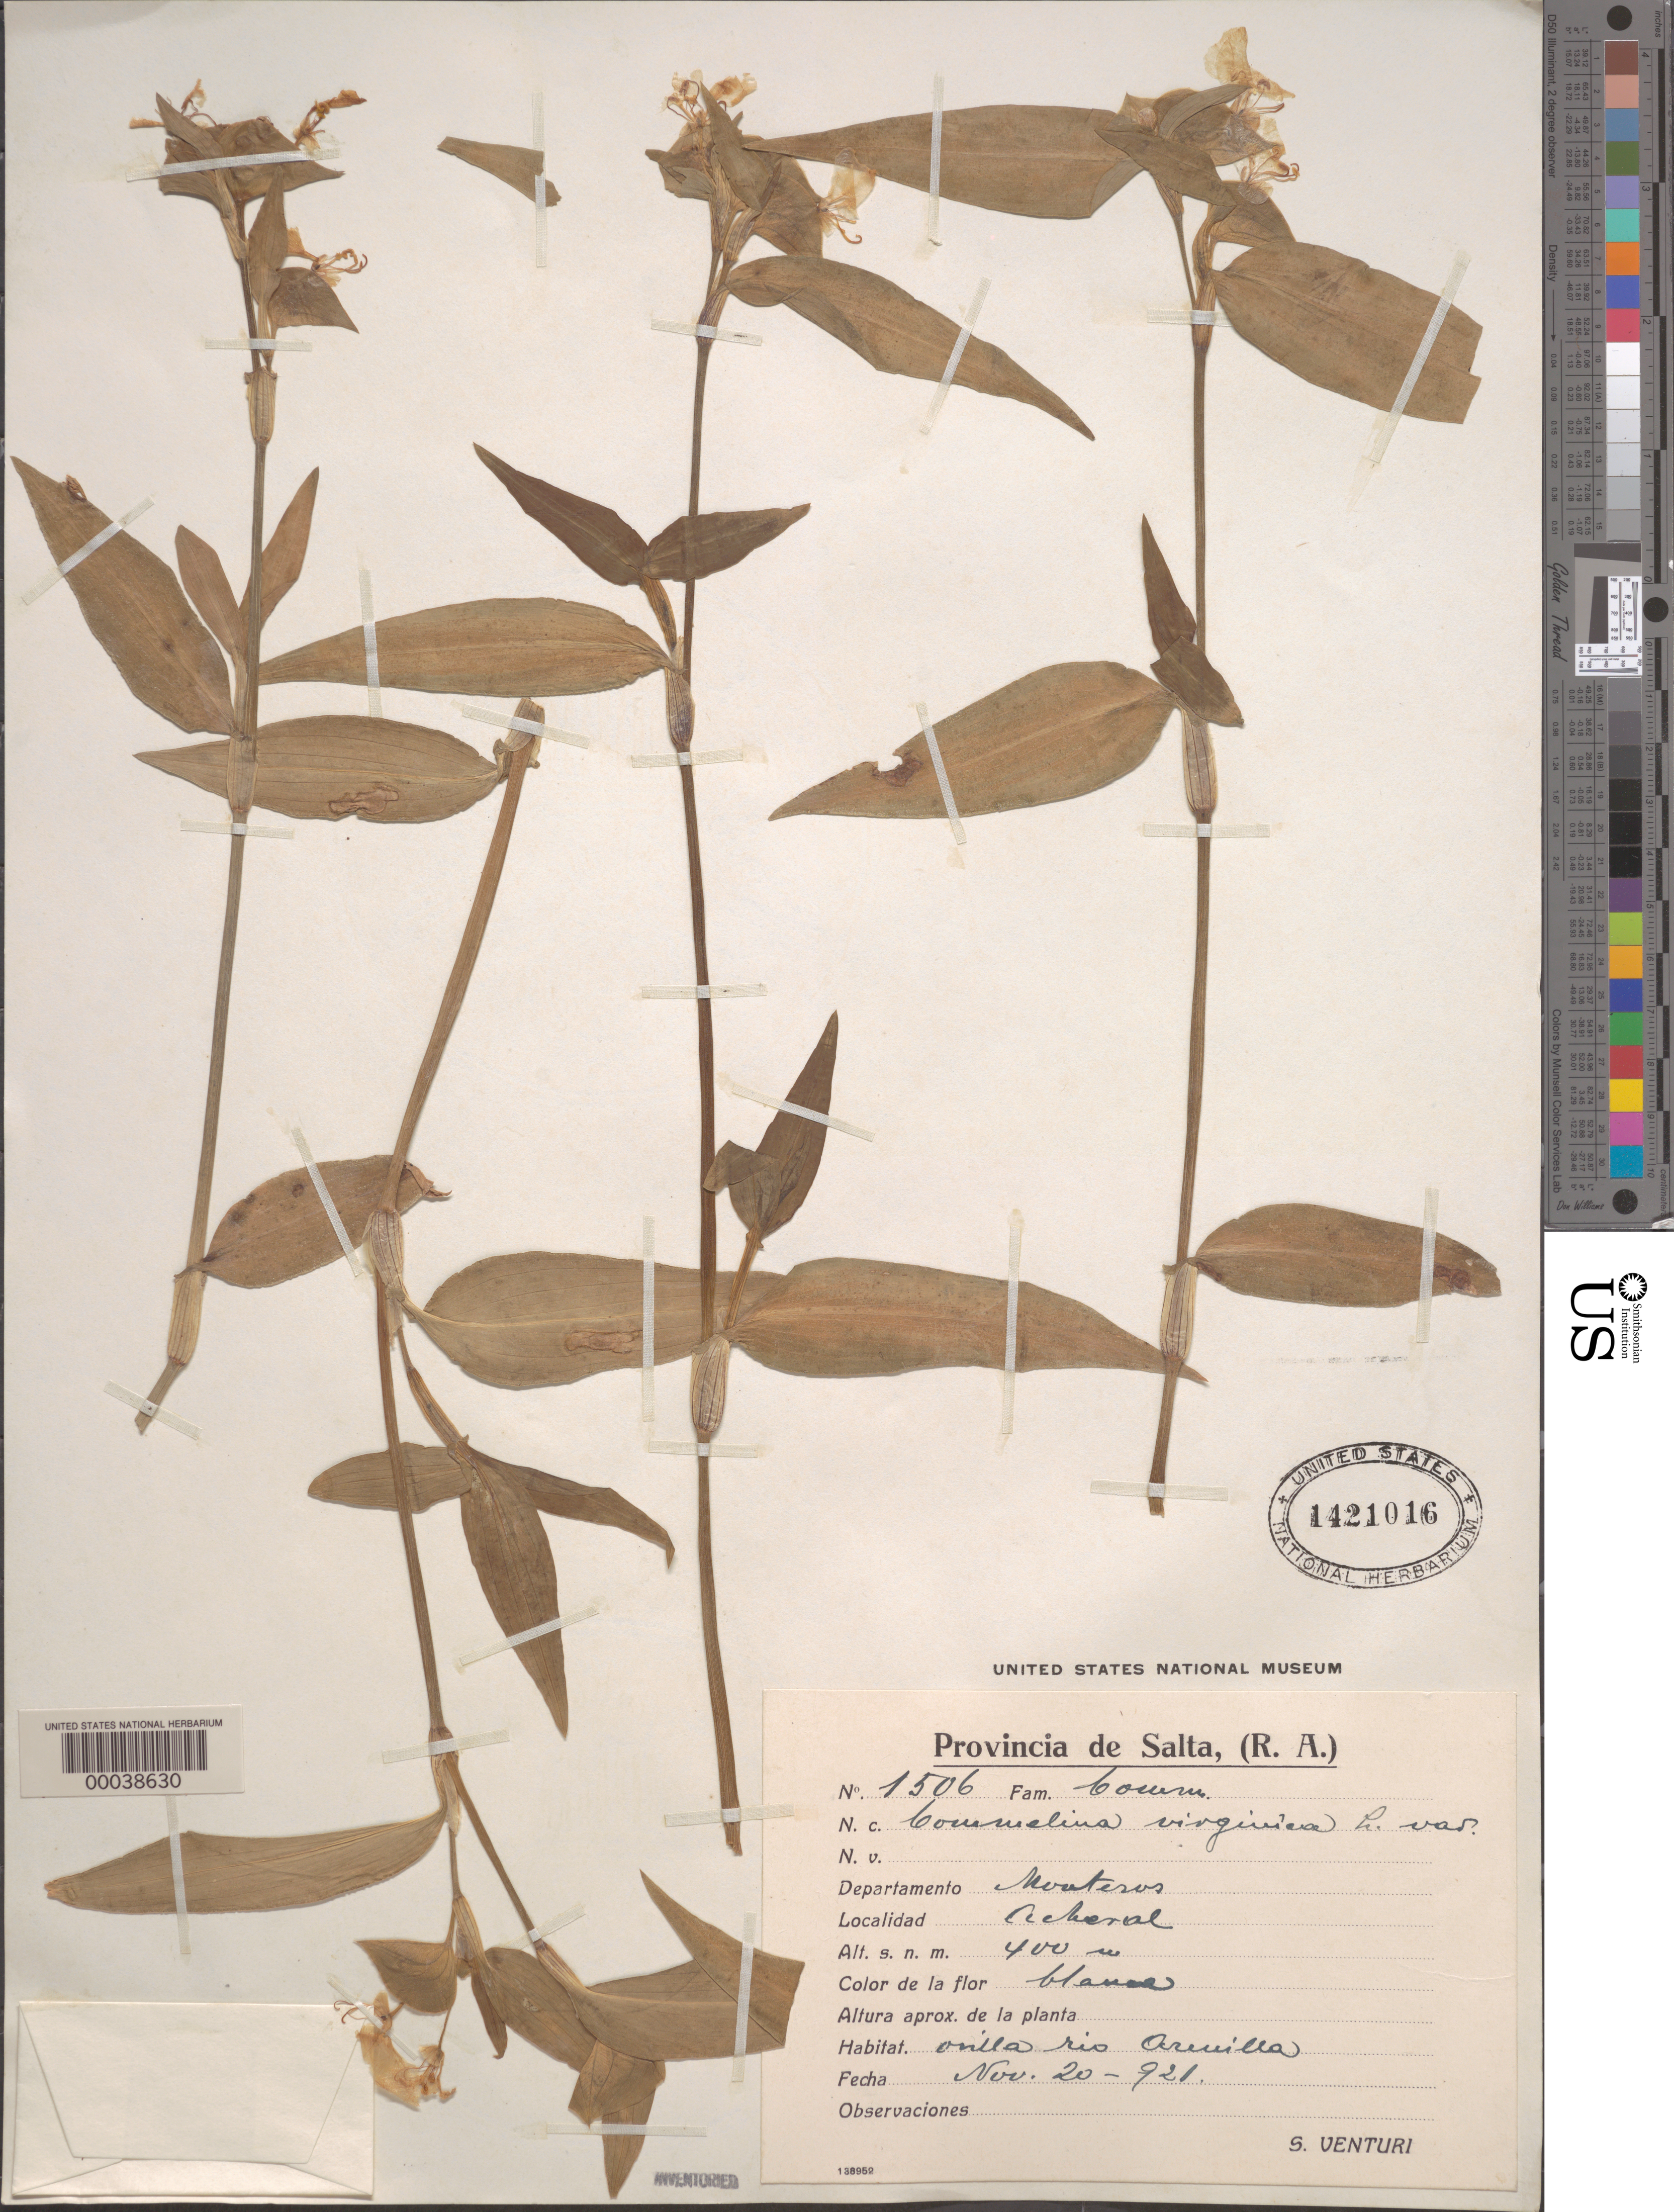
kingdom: Plantae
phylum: Tracheophyta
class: Liliopsida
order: Commelinales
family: Commelinaceae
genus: Commelina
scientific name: Commelina erecta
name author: L.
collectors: S. Venturi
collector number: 1506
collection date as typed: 20 Nov 1921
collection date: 1921-11-20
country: Argentina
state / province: Salta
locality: Nouteros Dept. (?), Cecheral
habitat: Riverbank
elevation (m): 400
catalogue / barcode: US 1421016